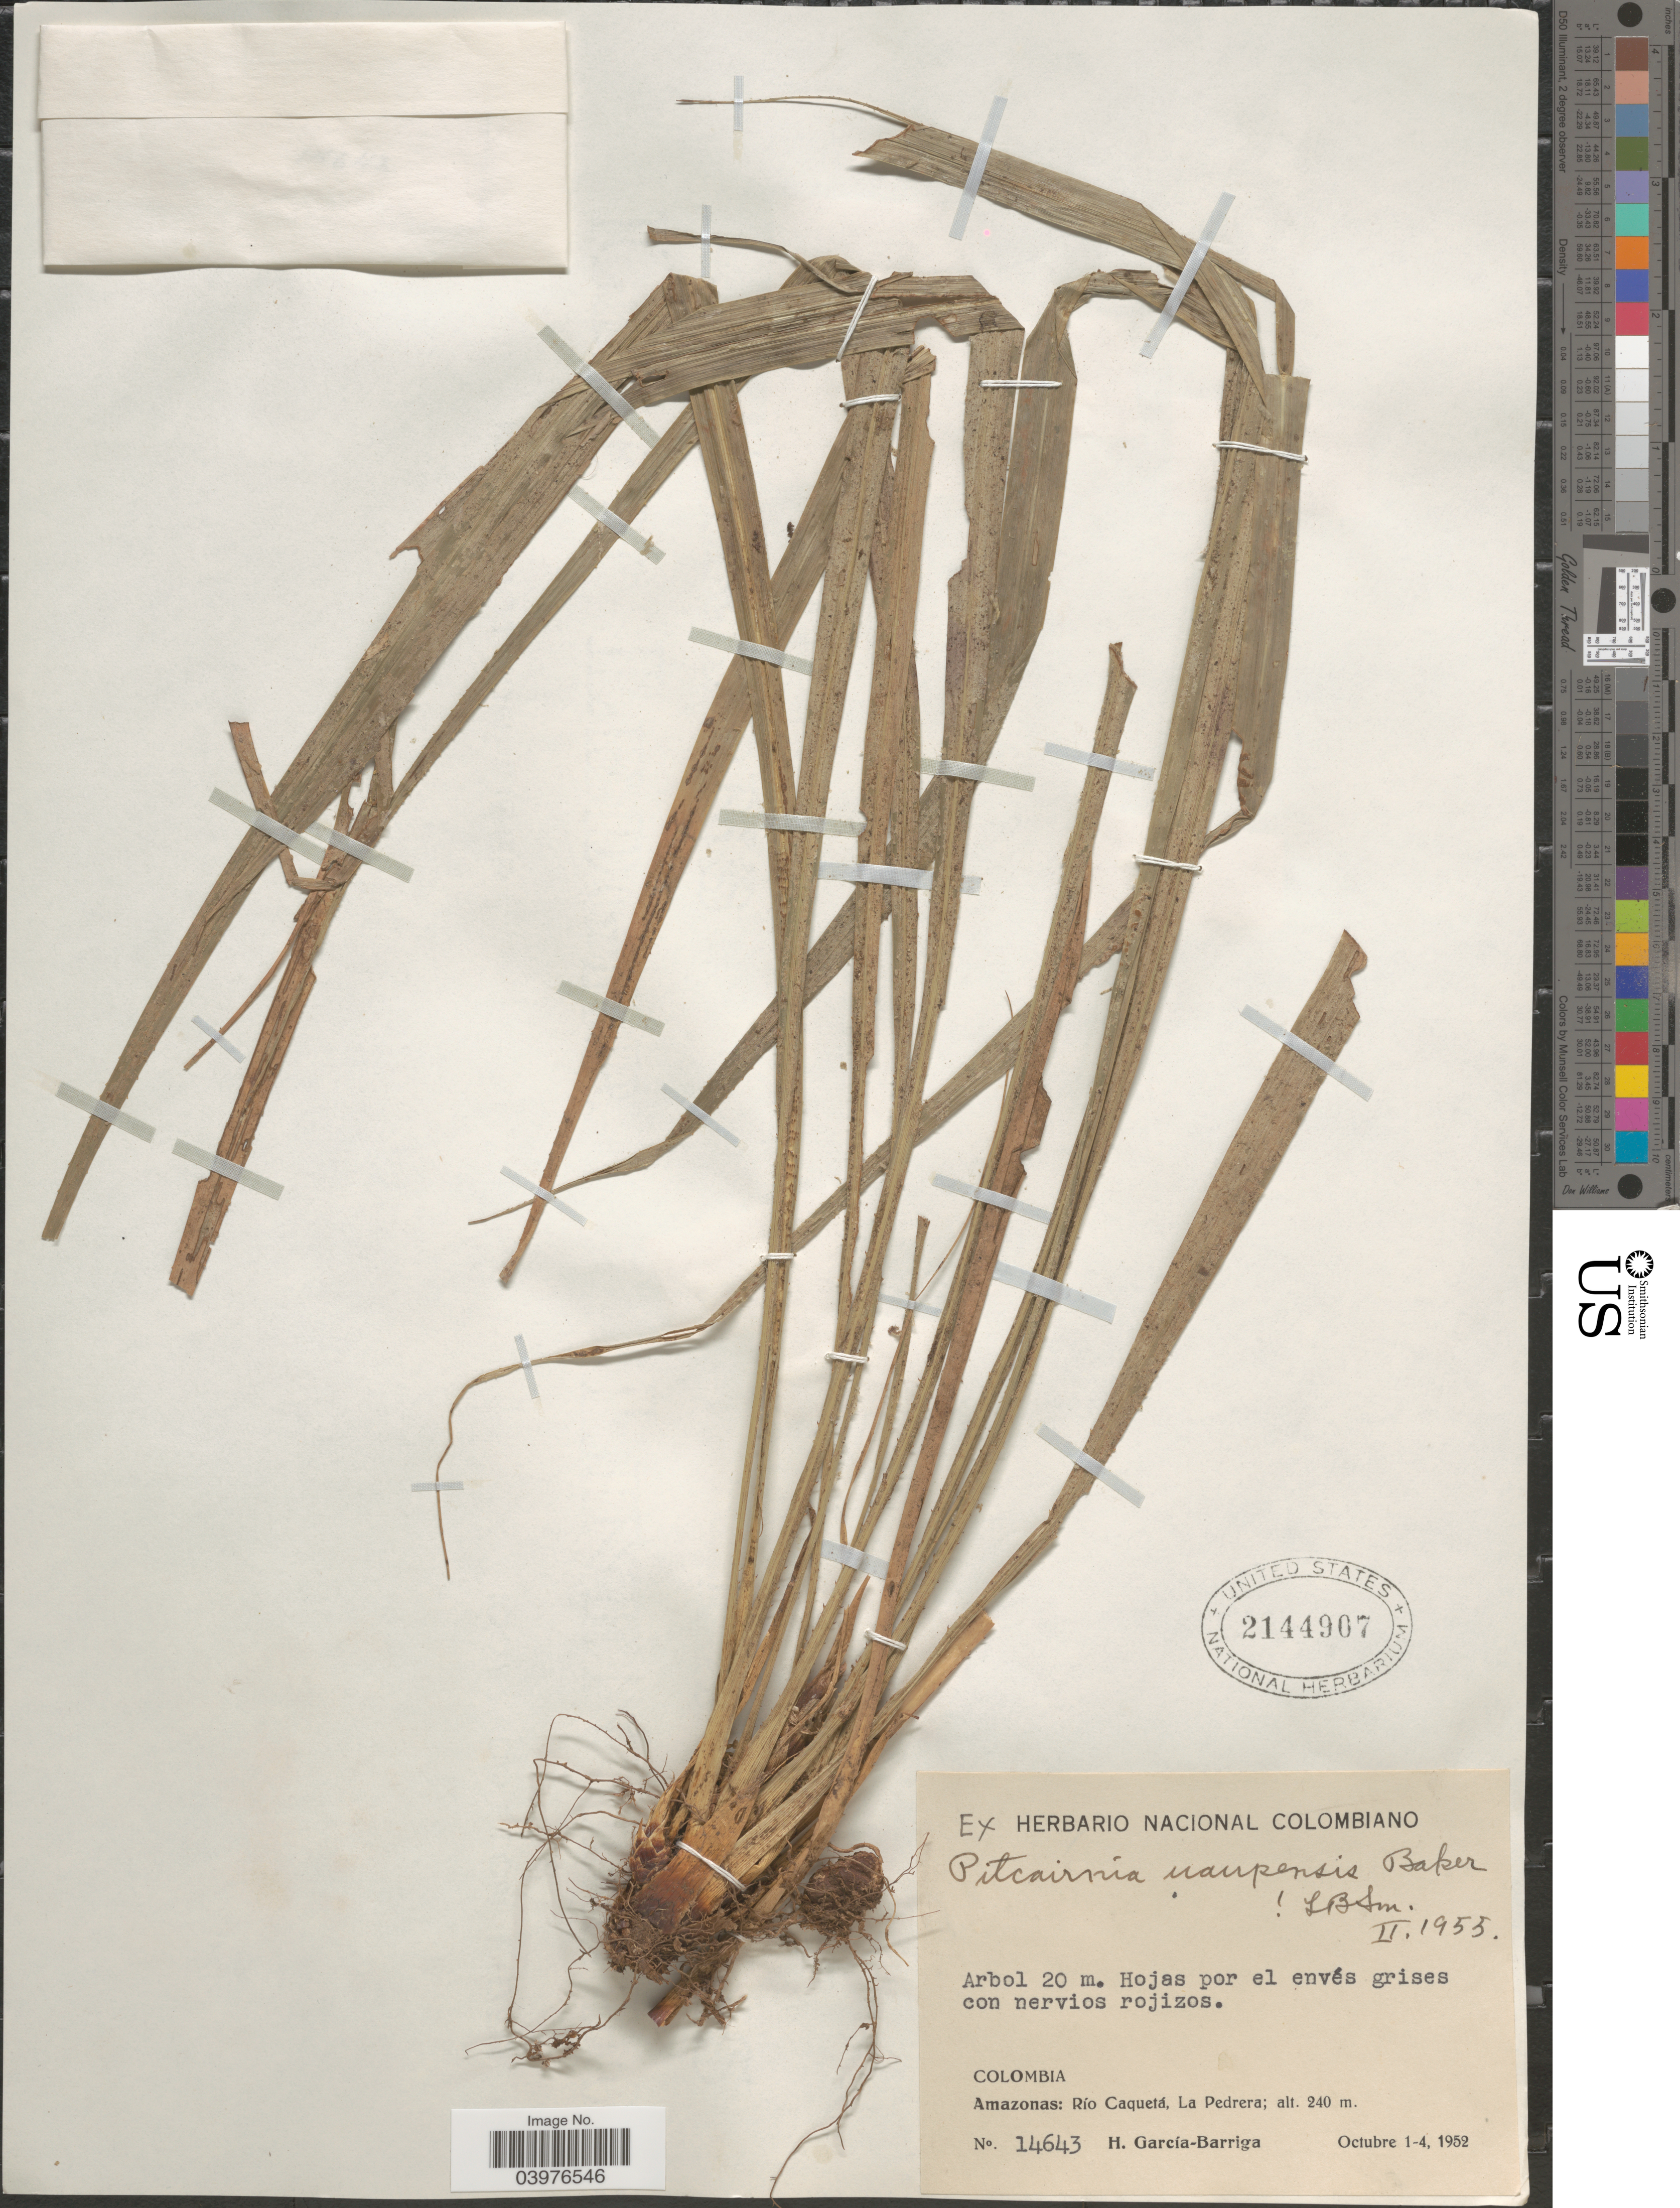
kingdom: Plantae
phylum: Tracheophyta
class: Liliopsida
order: Poales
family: Bromeliaceae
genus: Pitcairnia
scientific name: Pitcairnia uaupensis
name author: Baker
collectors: H. García Barriga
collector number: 14643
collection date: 1952-10-01/1952-10-04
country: Colombia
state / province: Amazônas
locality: Río Caquetá, La Pedrera.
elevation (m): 240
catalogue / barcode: US 2144907